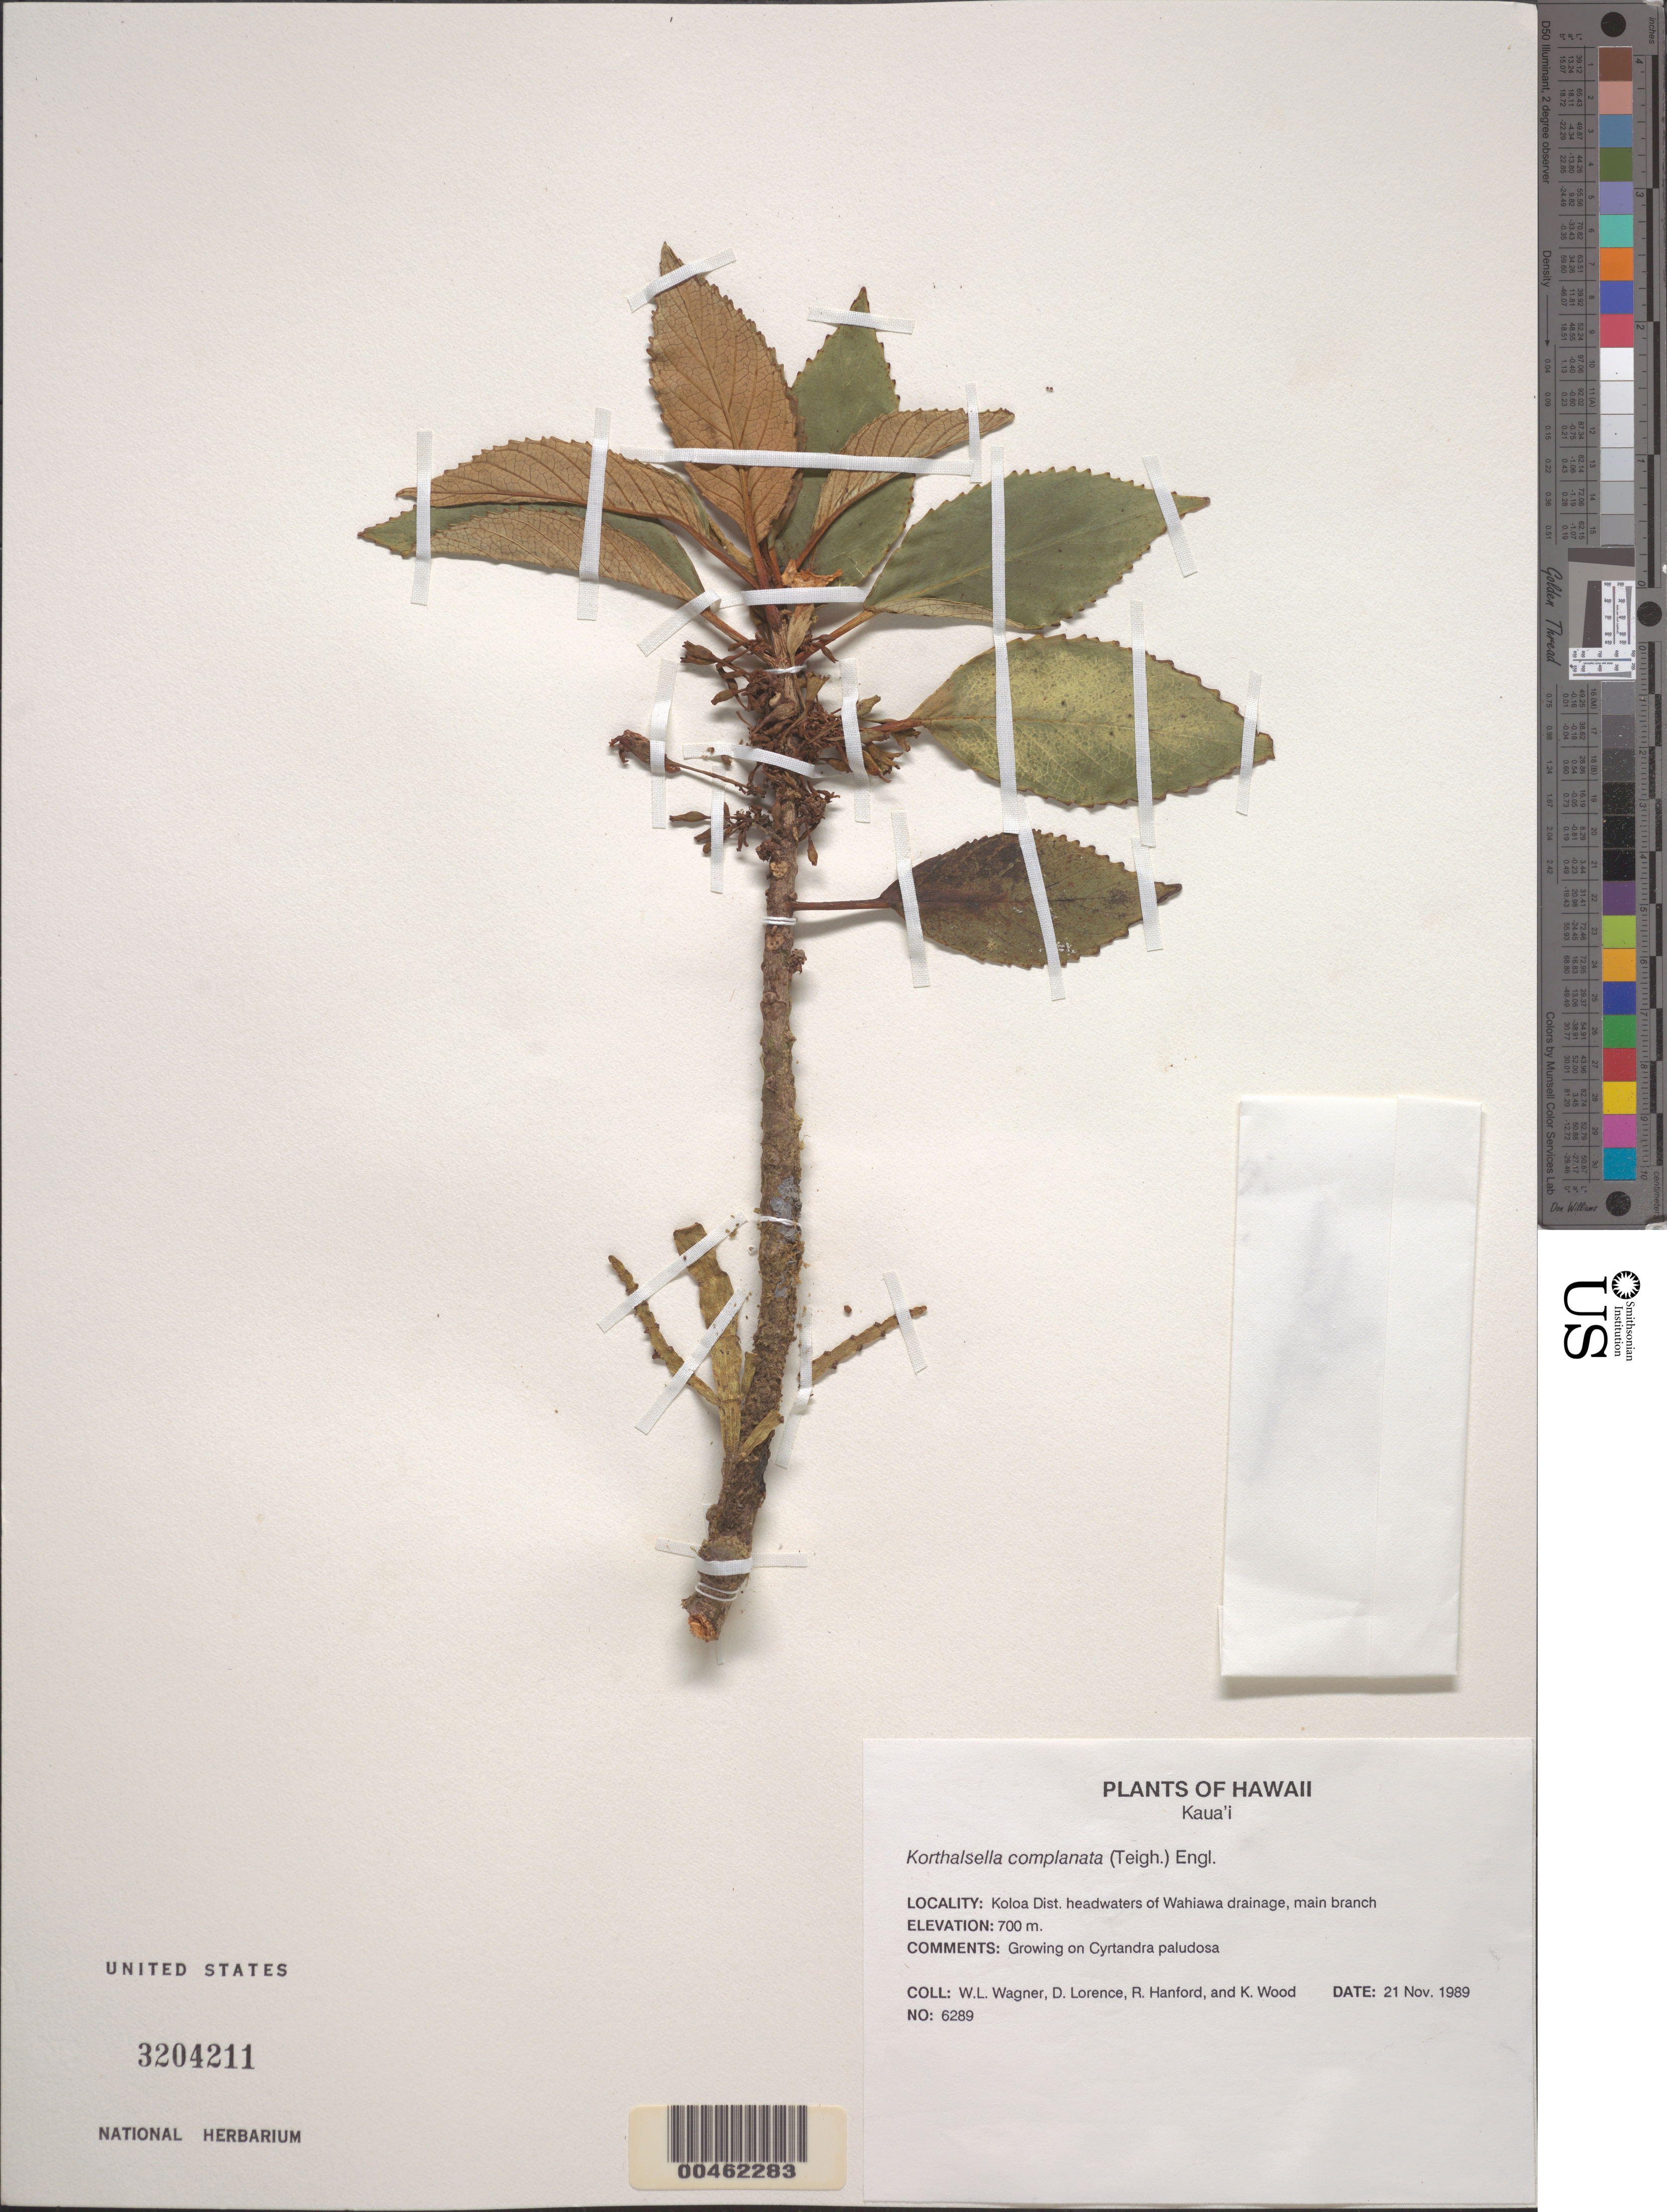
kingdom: Plantae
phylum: Tracheophyta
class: Magnoliopsida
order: Santalales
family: Viscaceae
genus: Korthalsella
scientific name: Korthalsella complanata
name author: (Tiegh.) Engl.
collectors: W. L. Wagner, D. Lorence, R. Hanford & K. Wood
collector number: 6289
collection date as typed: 21 Nov 1989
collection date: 1989-11-21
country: United States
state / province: Hawaii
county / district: Kauai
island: Kaua'i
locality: Koloa Dist. headwaters of Wahiawa drainage, main branch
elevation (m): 700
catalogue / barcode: US 3204211